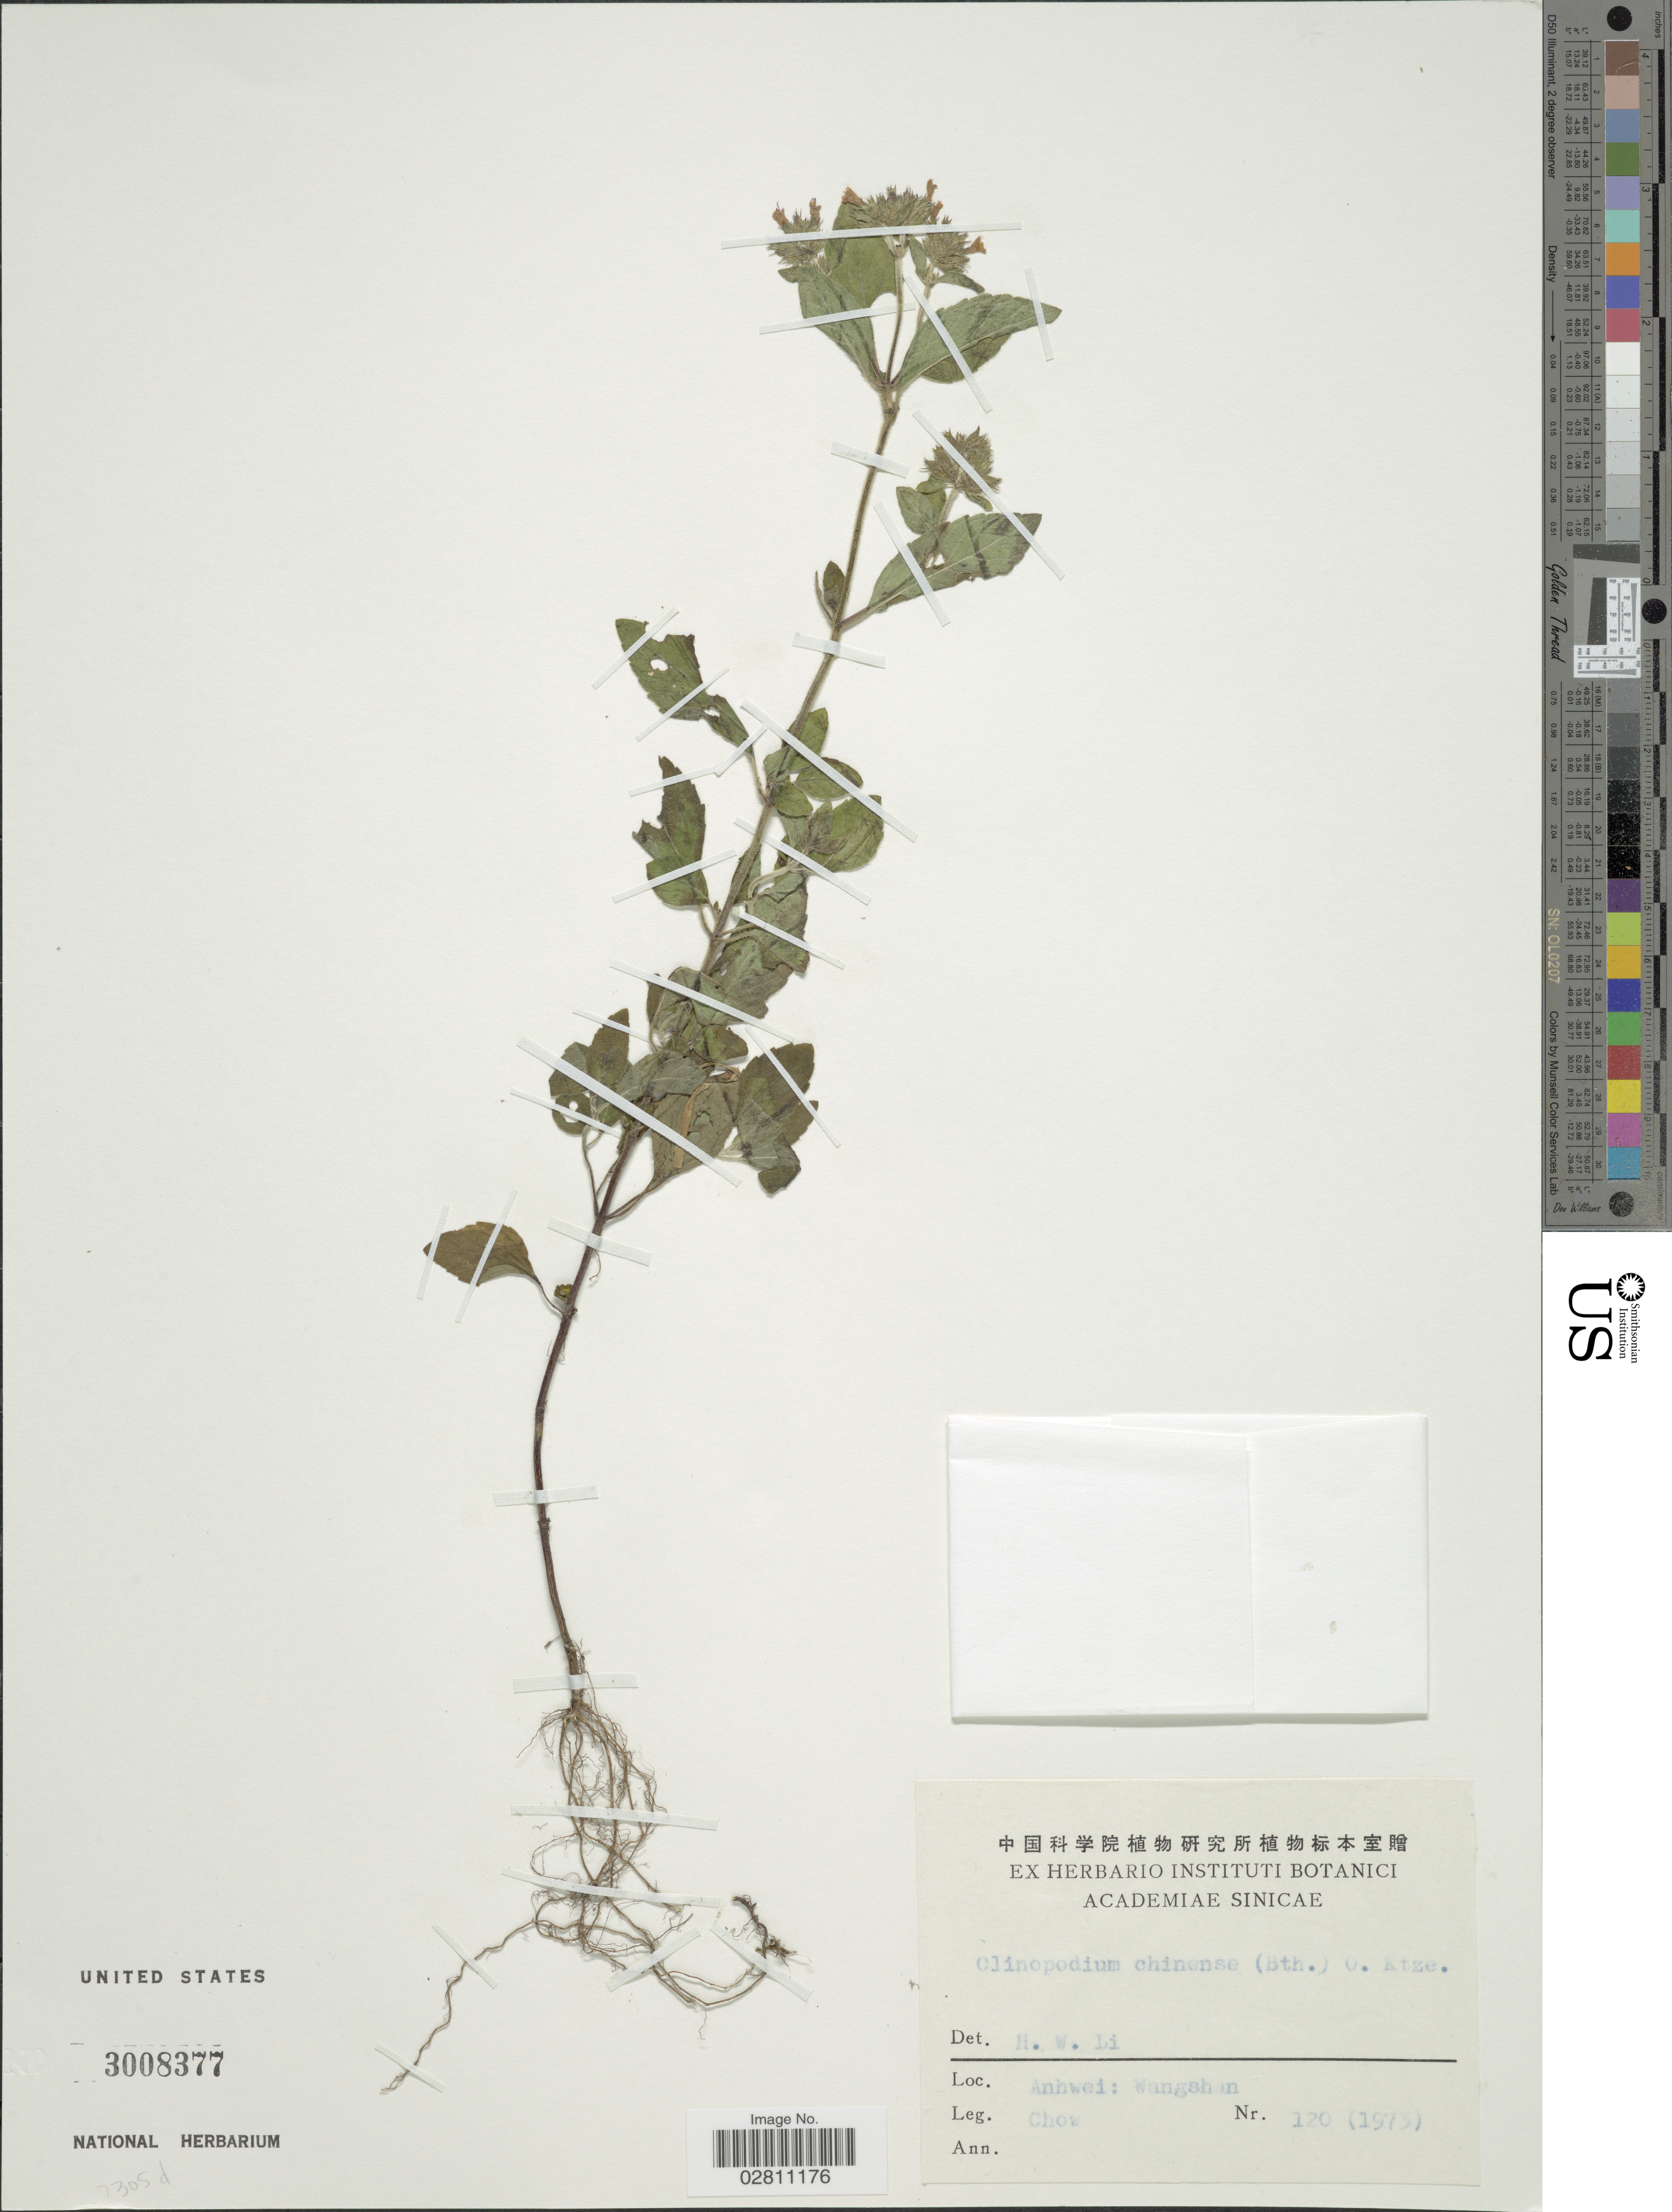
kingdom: Plantae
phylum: Tracheophyta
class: Magnoliopsida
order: Lamiales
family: Lamiaceae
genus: Clinopodium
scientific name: Clinopodium chinense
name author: (Benth.) Kuntze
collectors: Chow, --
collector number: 120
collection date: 1973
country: China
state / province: Anhui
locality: Anhwei: Wangshan.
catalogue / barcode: US 3008377